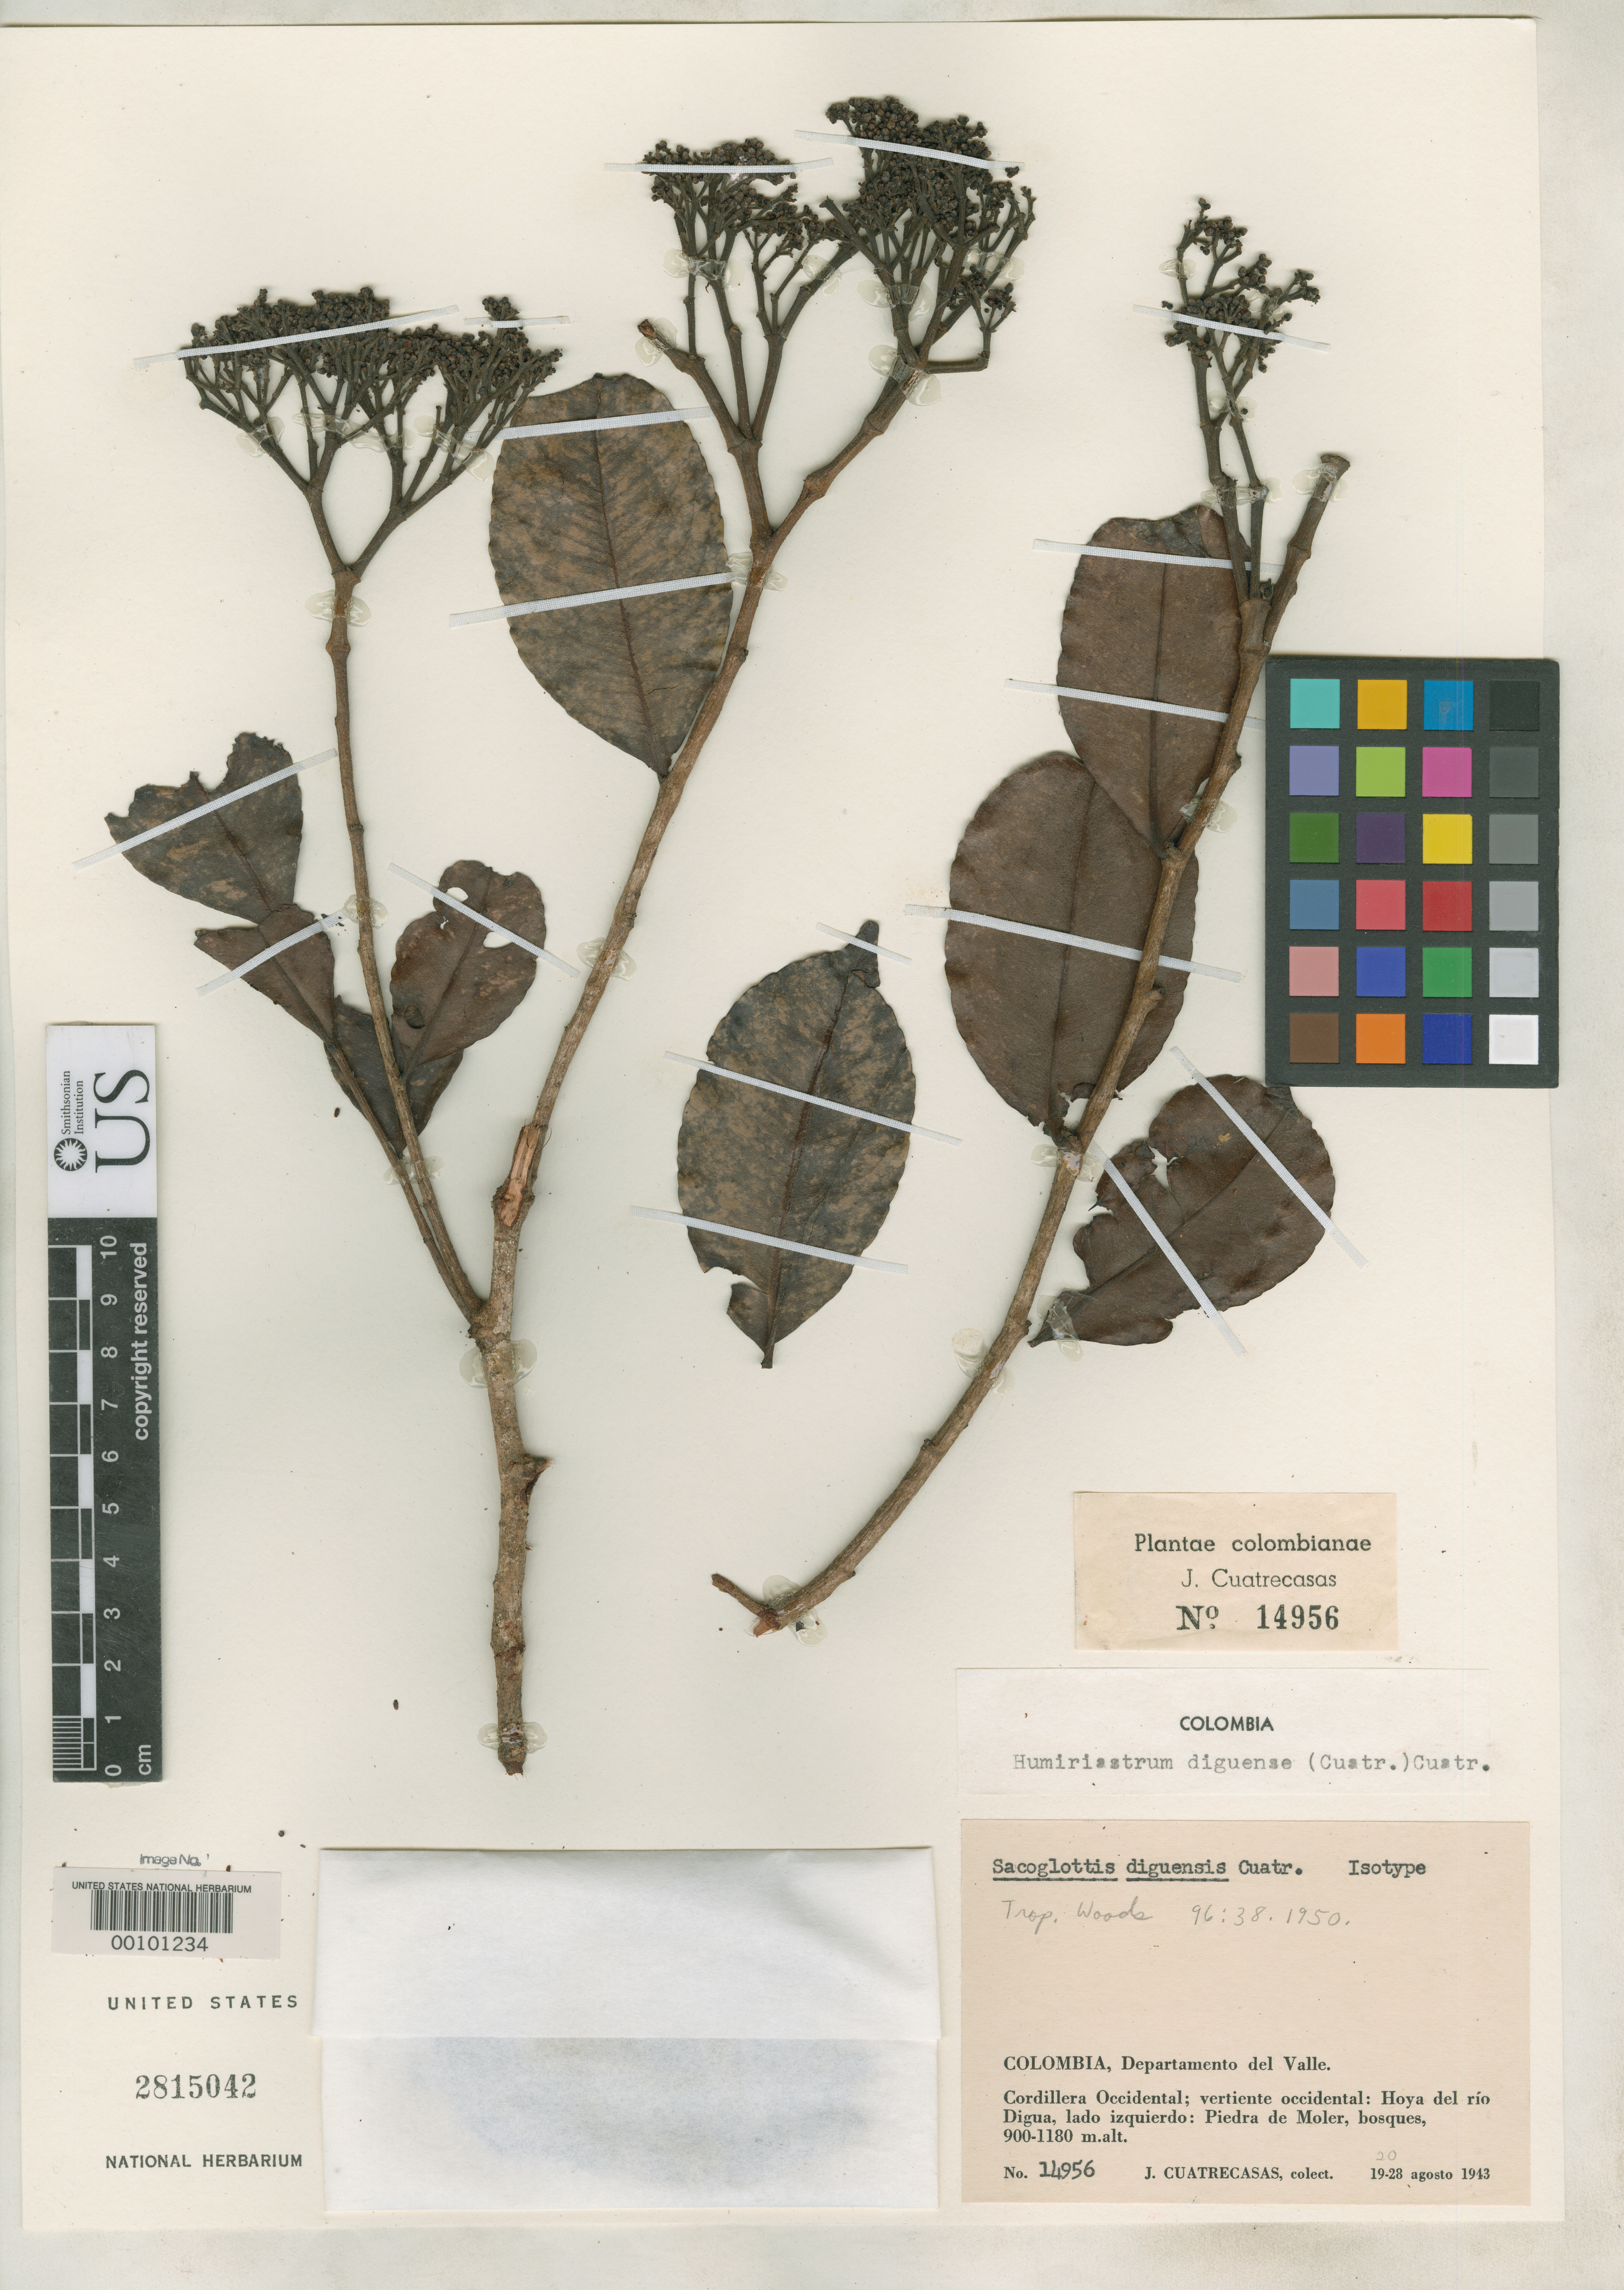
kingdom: Plantae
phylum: Tracheophyta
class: Magnoliopsida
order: Malpighiales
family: Humiriaceae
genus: Sacoglottis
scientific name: Sacoglottis diguensis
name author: Cuatrec.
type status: Isotype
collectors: J. Cuatrecasas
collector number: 14956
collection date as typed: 20 Aug 1943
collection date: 1943-08-20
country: Colombia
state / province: Valle del Cauca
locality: Cordillera Occidental, Hoya del Rio Digua, Piedra de Moler.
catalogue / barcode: US 2815042